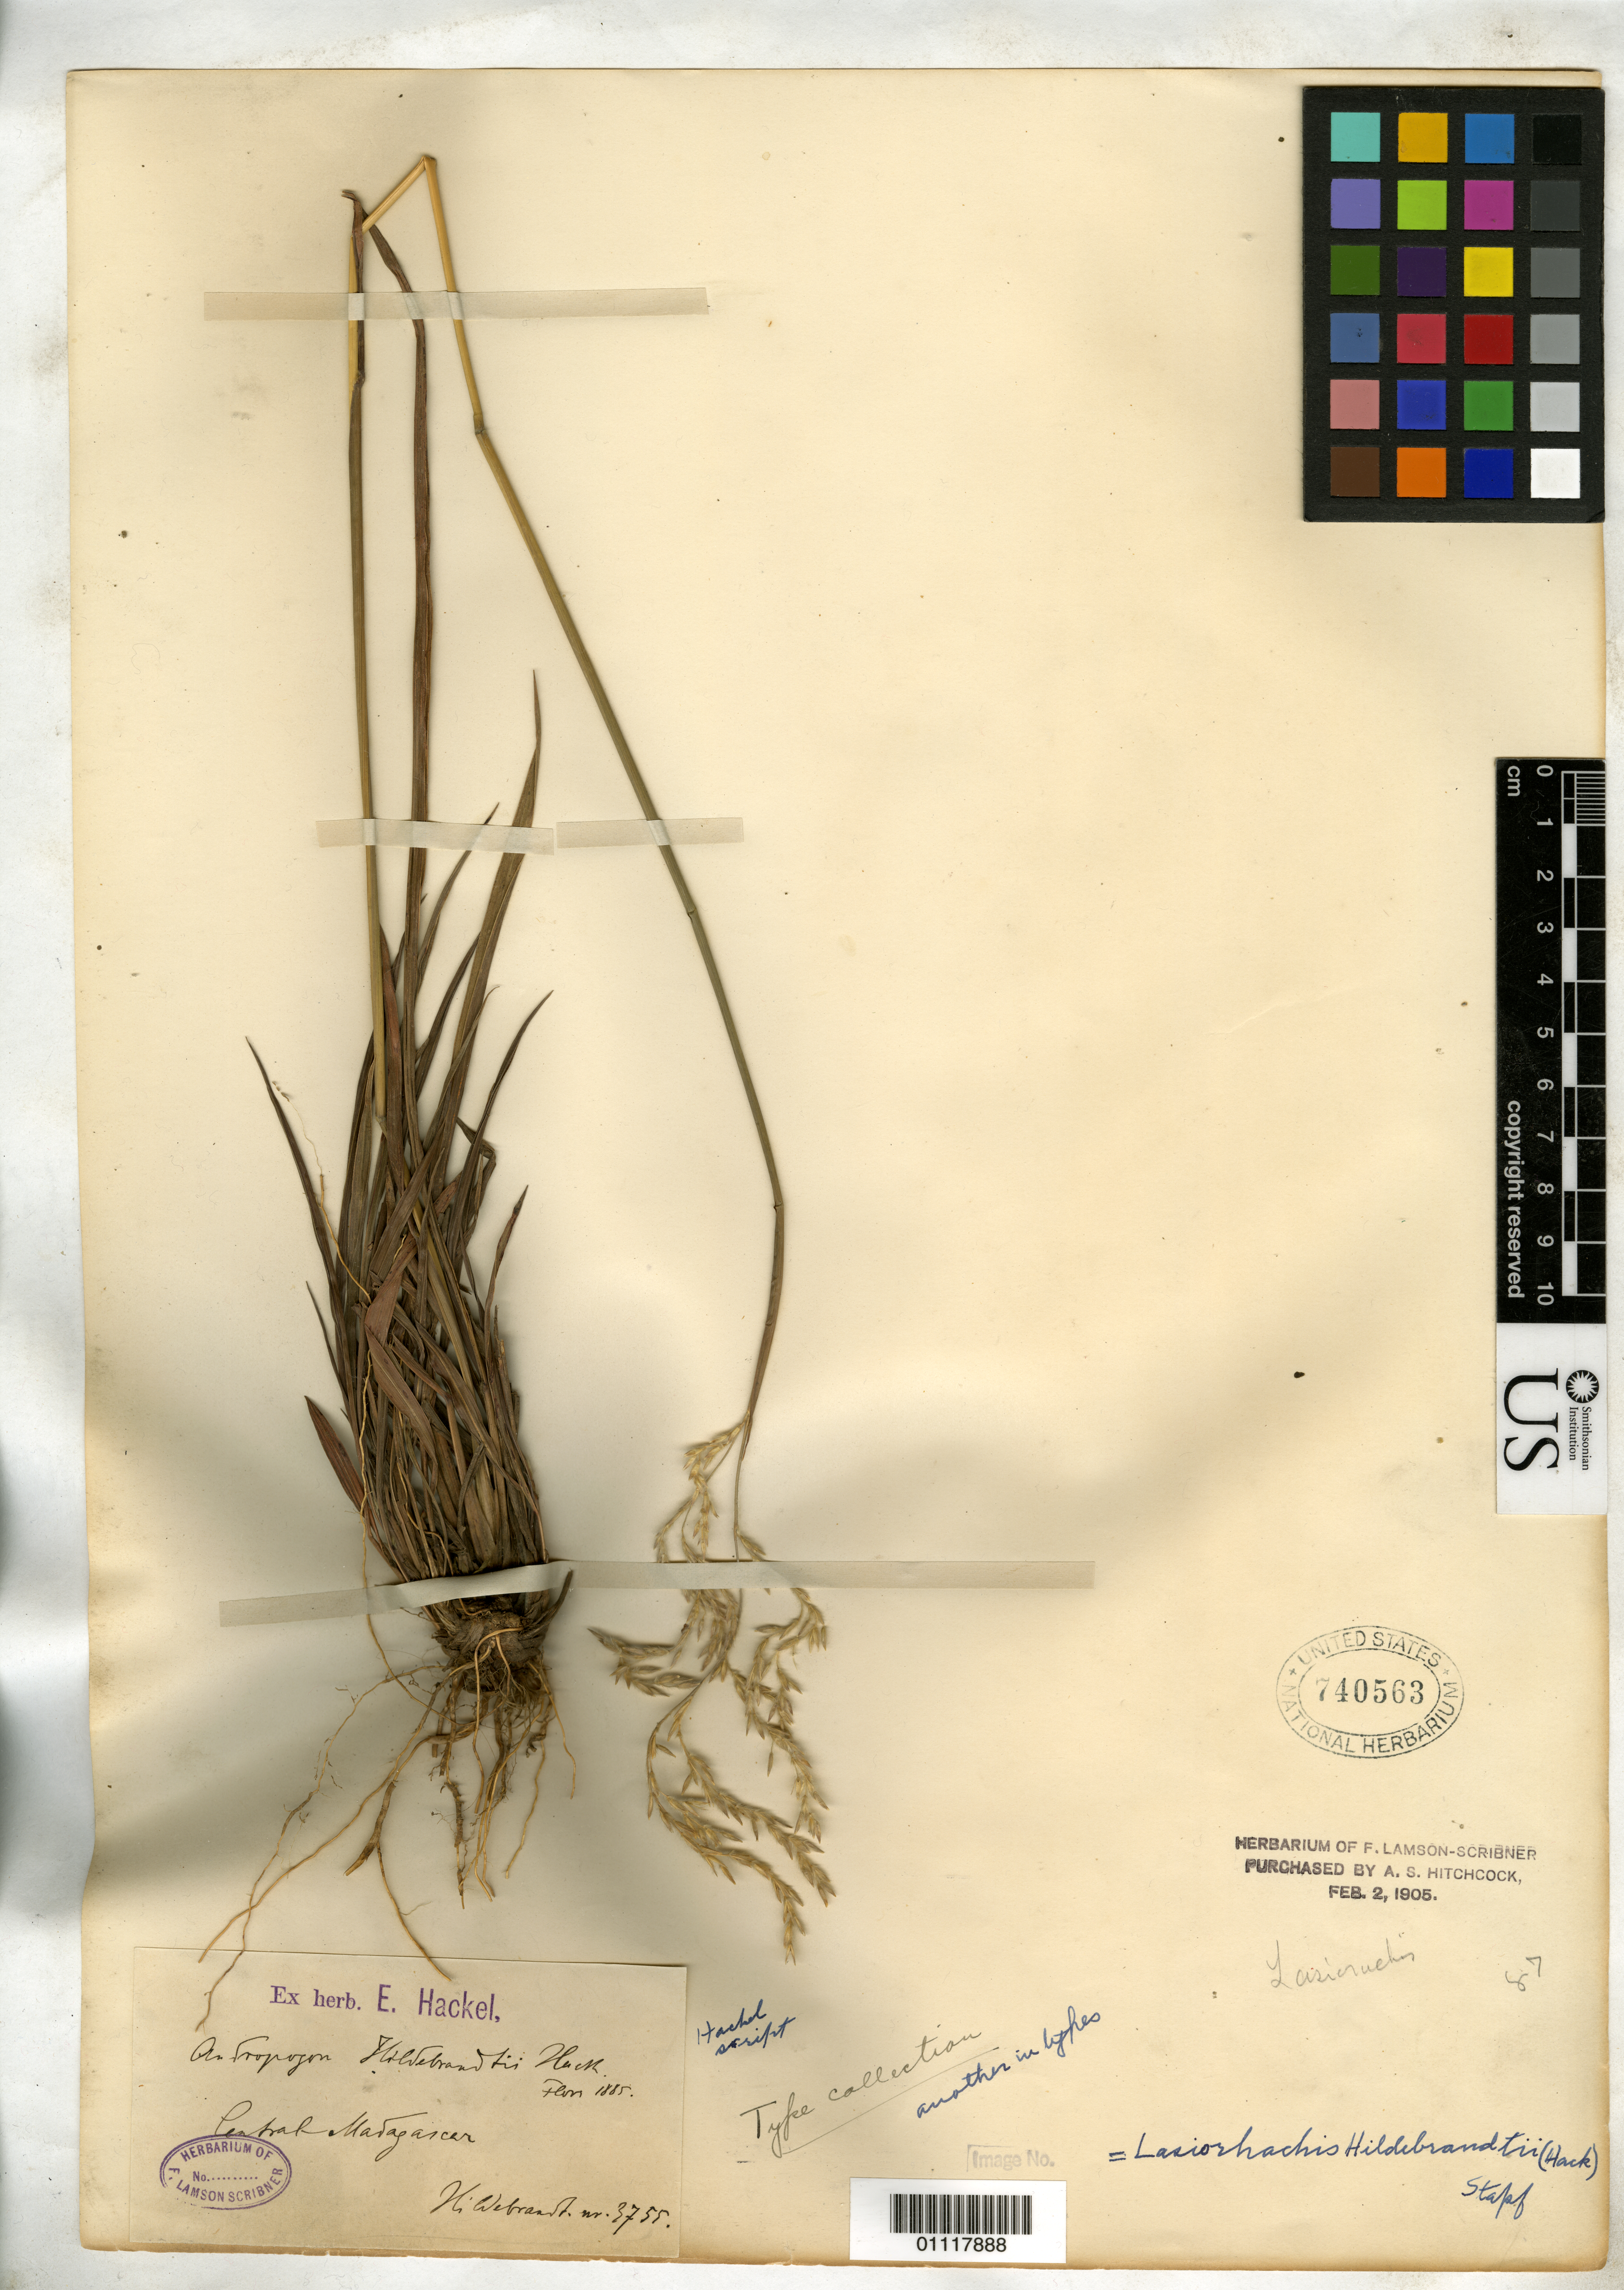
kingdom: Plantae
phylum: Tracheophyta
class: Liliopsida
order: Poales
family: Poaceae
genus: Andropogon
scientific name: Andropogon hildebrandtii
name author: Hack.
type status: Isotype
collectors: J. Hildebrandt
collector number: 3755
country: Madagascar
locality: Central Madagascar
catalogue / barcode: US 740563